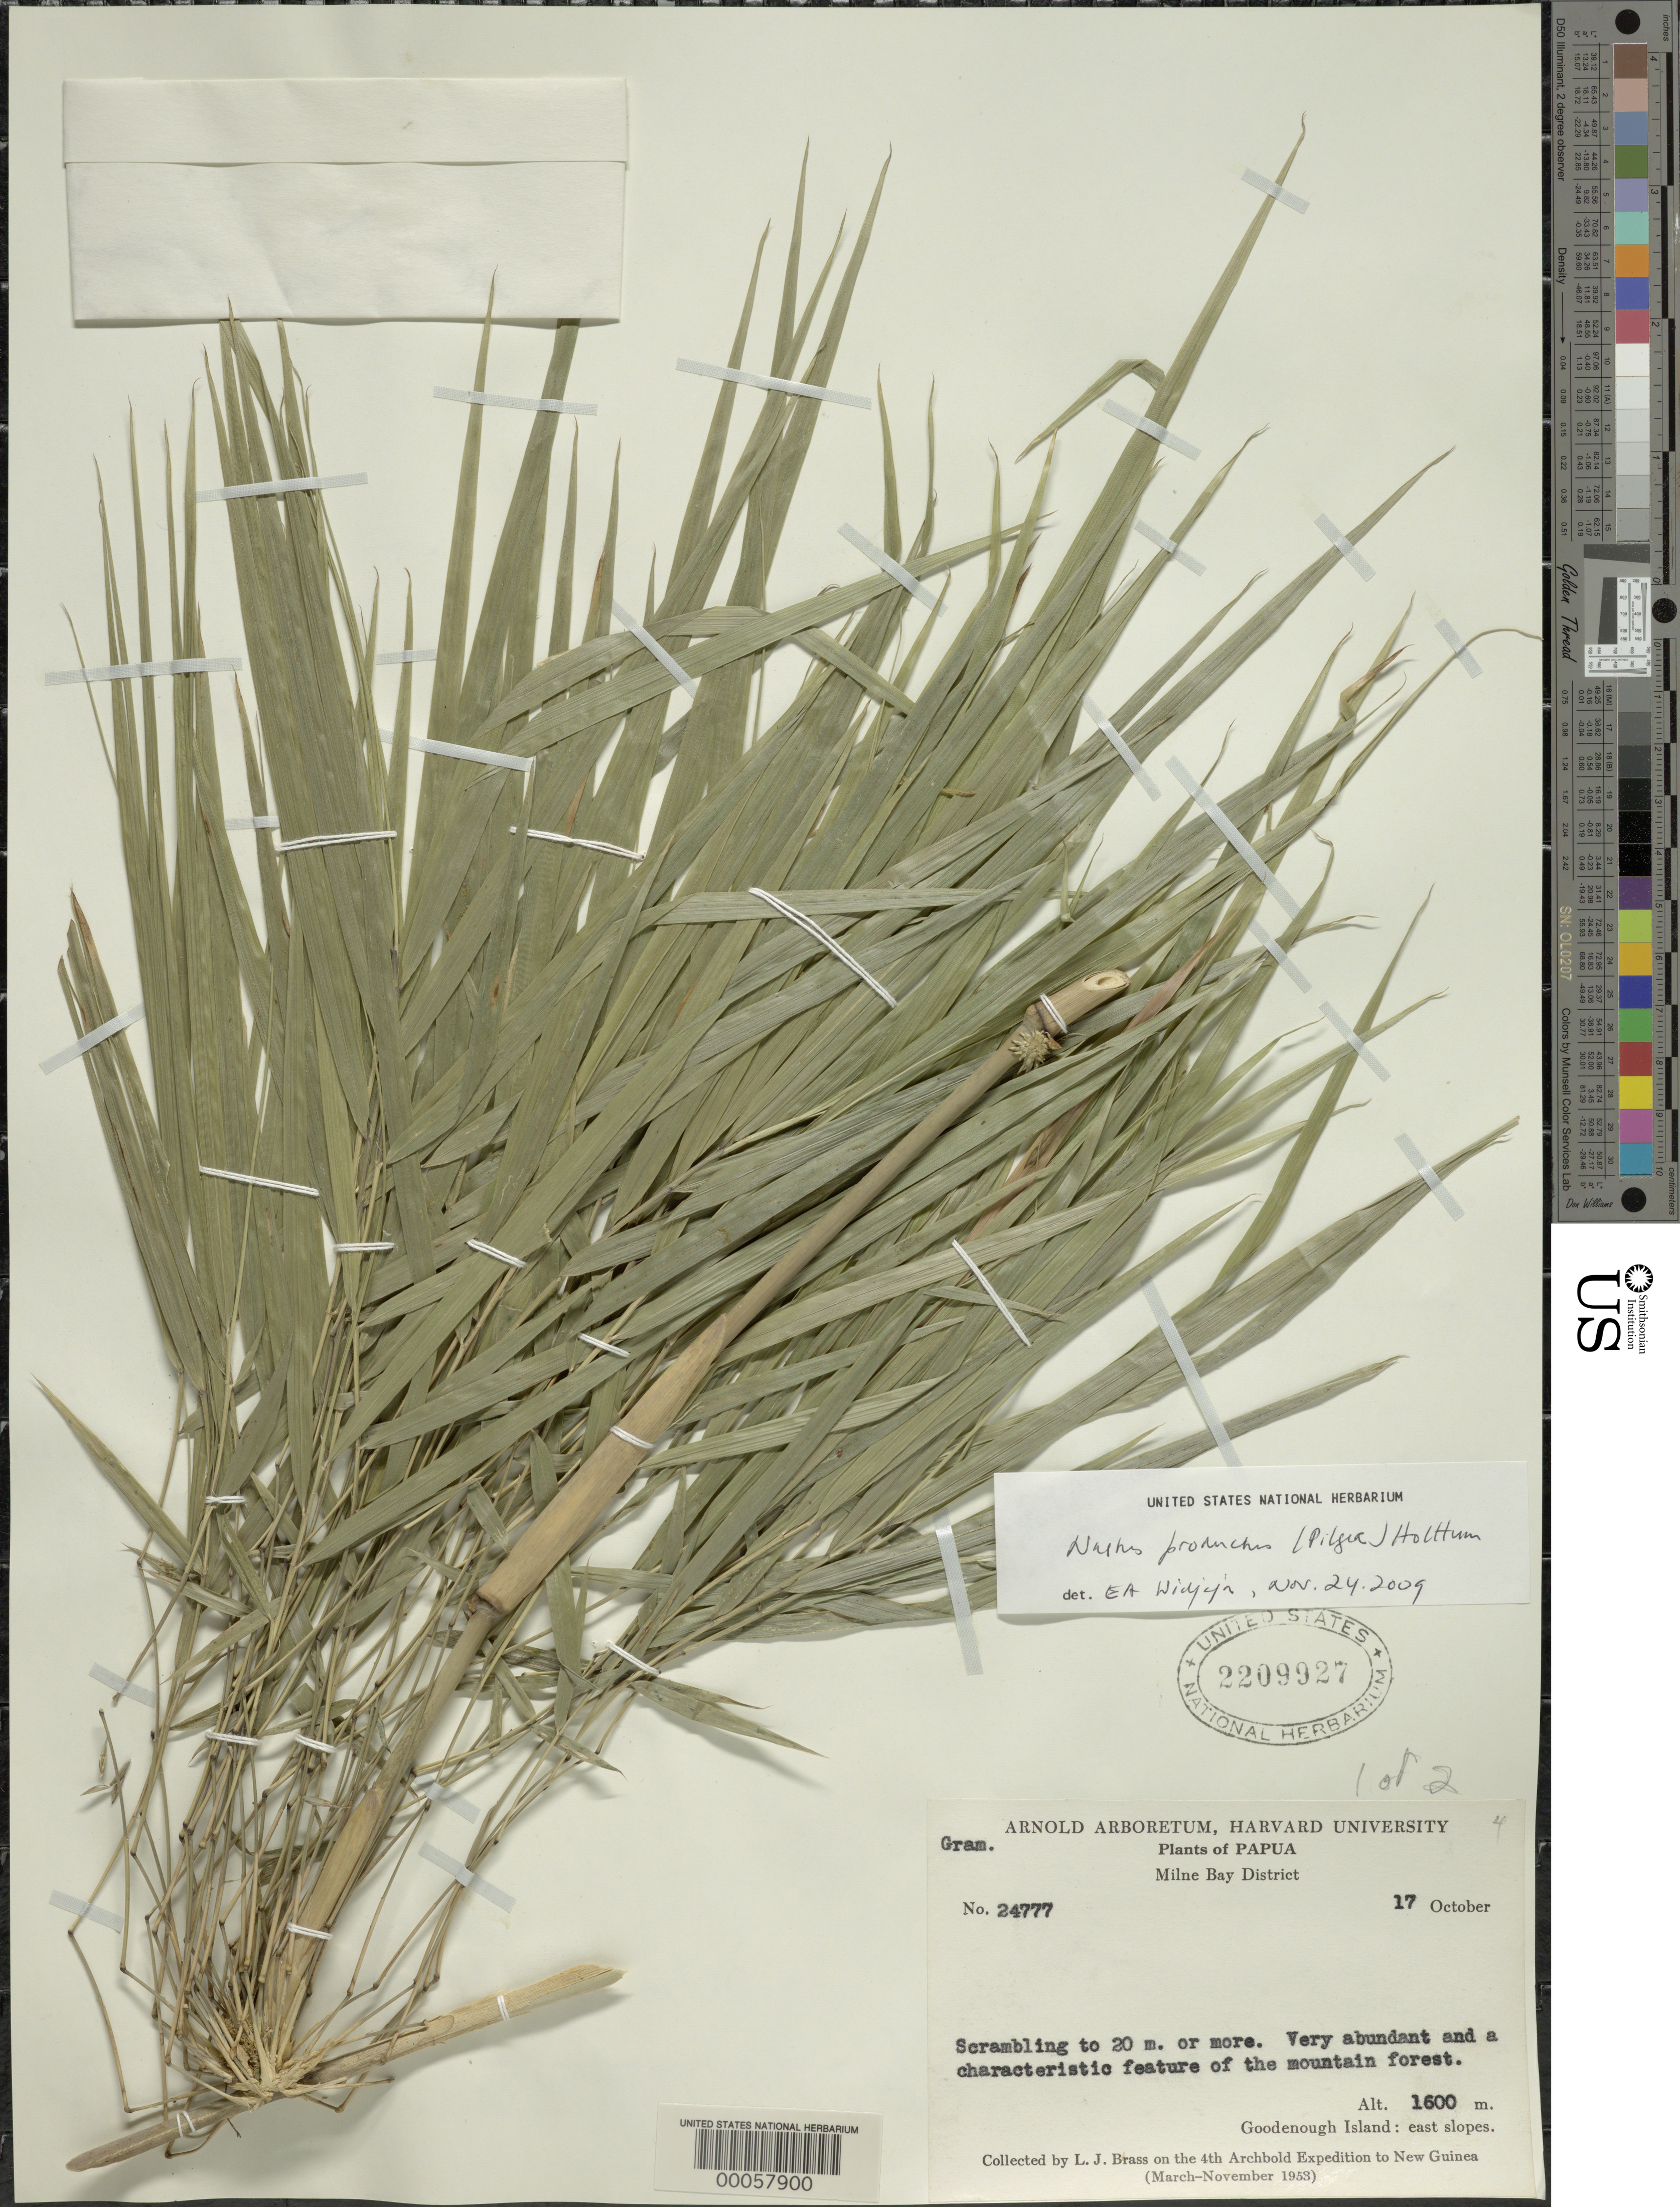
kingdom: Plantae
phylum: Tracheophyta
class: Liliopsida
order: Poales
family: Poaceae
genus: Nastus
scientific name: Nastus productus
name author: (Pilg.) Holttum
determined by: Widjaja, E. A.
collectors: L. J. Brass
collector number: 24777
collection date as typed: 17 Oct 1953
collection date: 1953-10-17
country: Papua New Guinea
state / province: Milne Bay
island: Goodenough (Morata)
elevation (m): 1600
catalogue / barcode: US 2209927